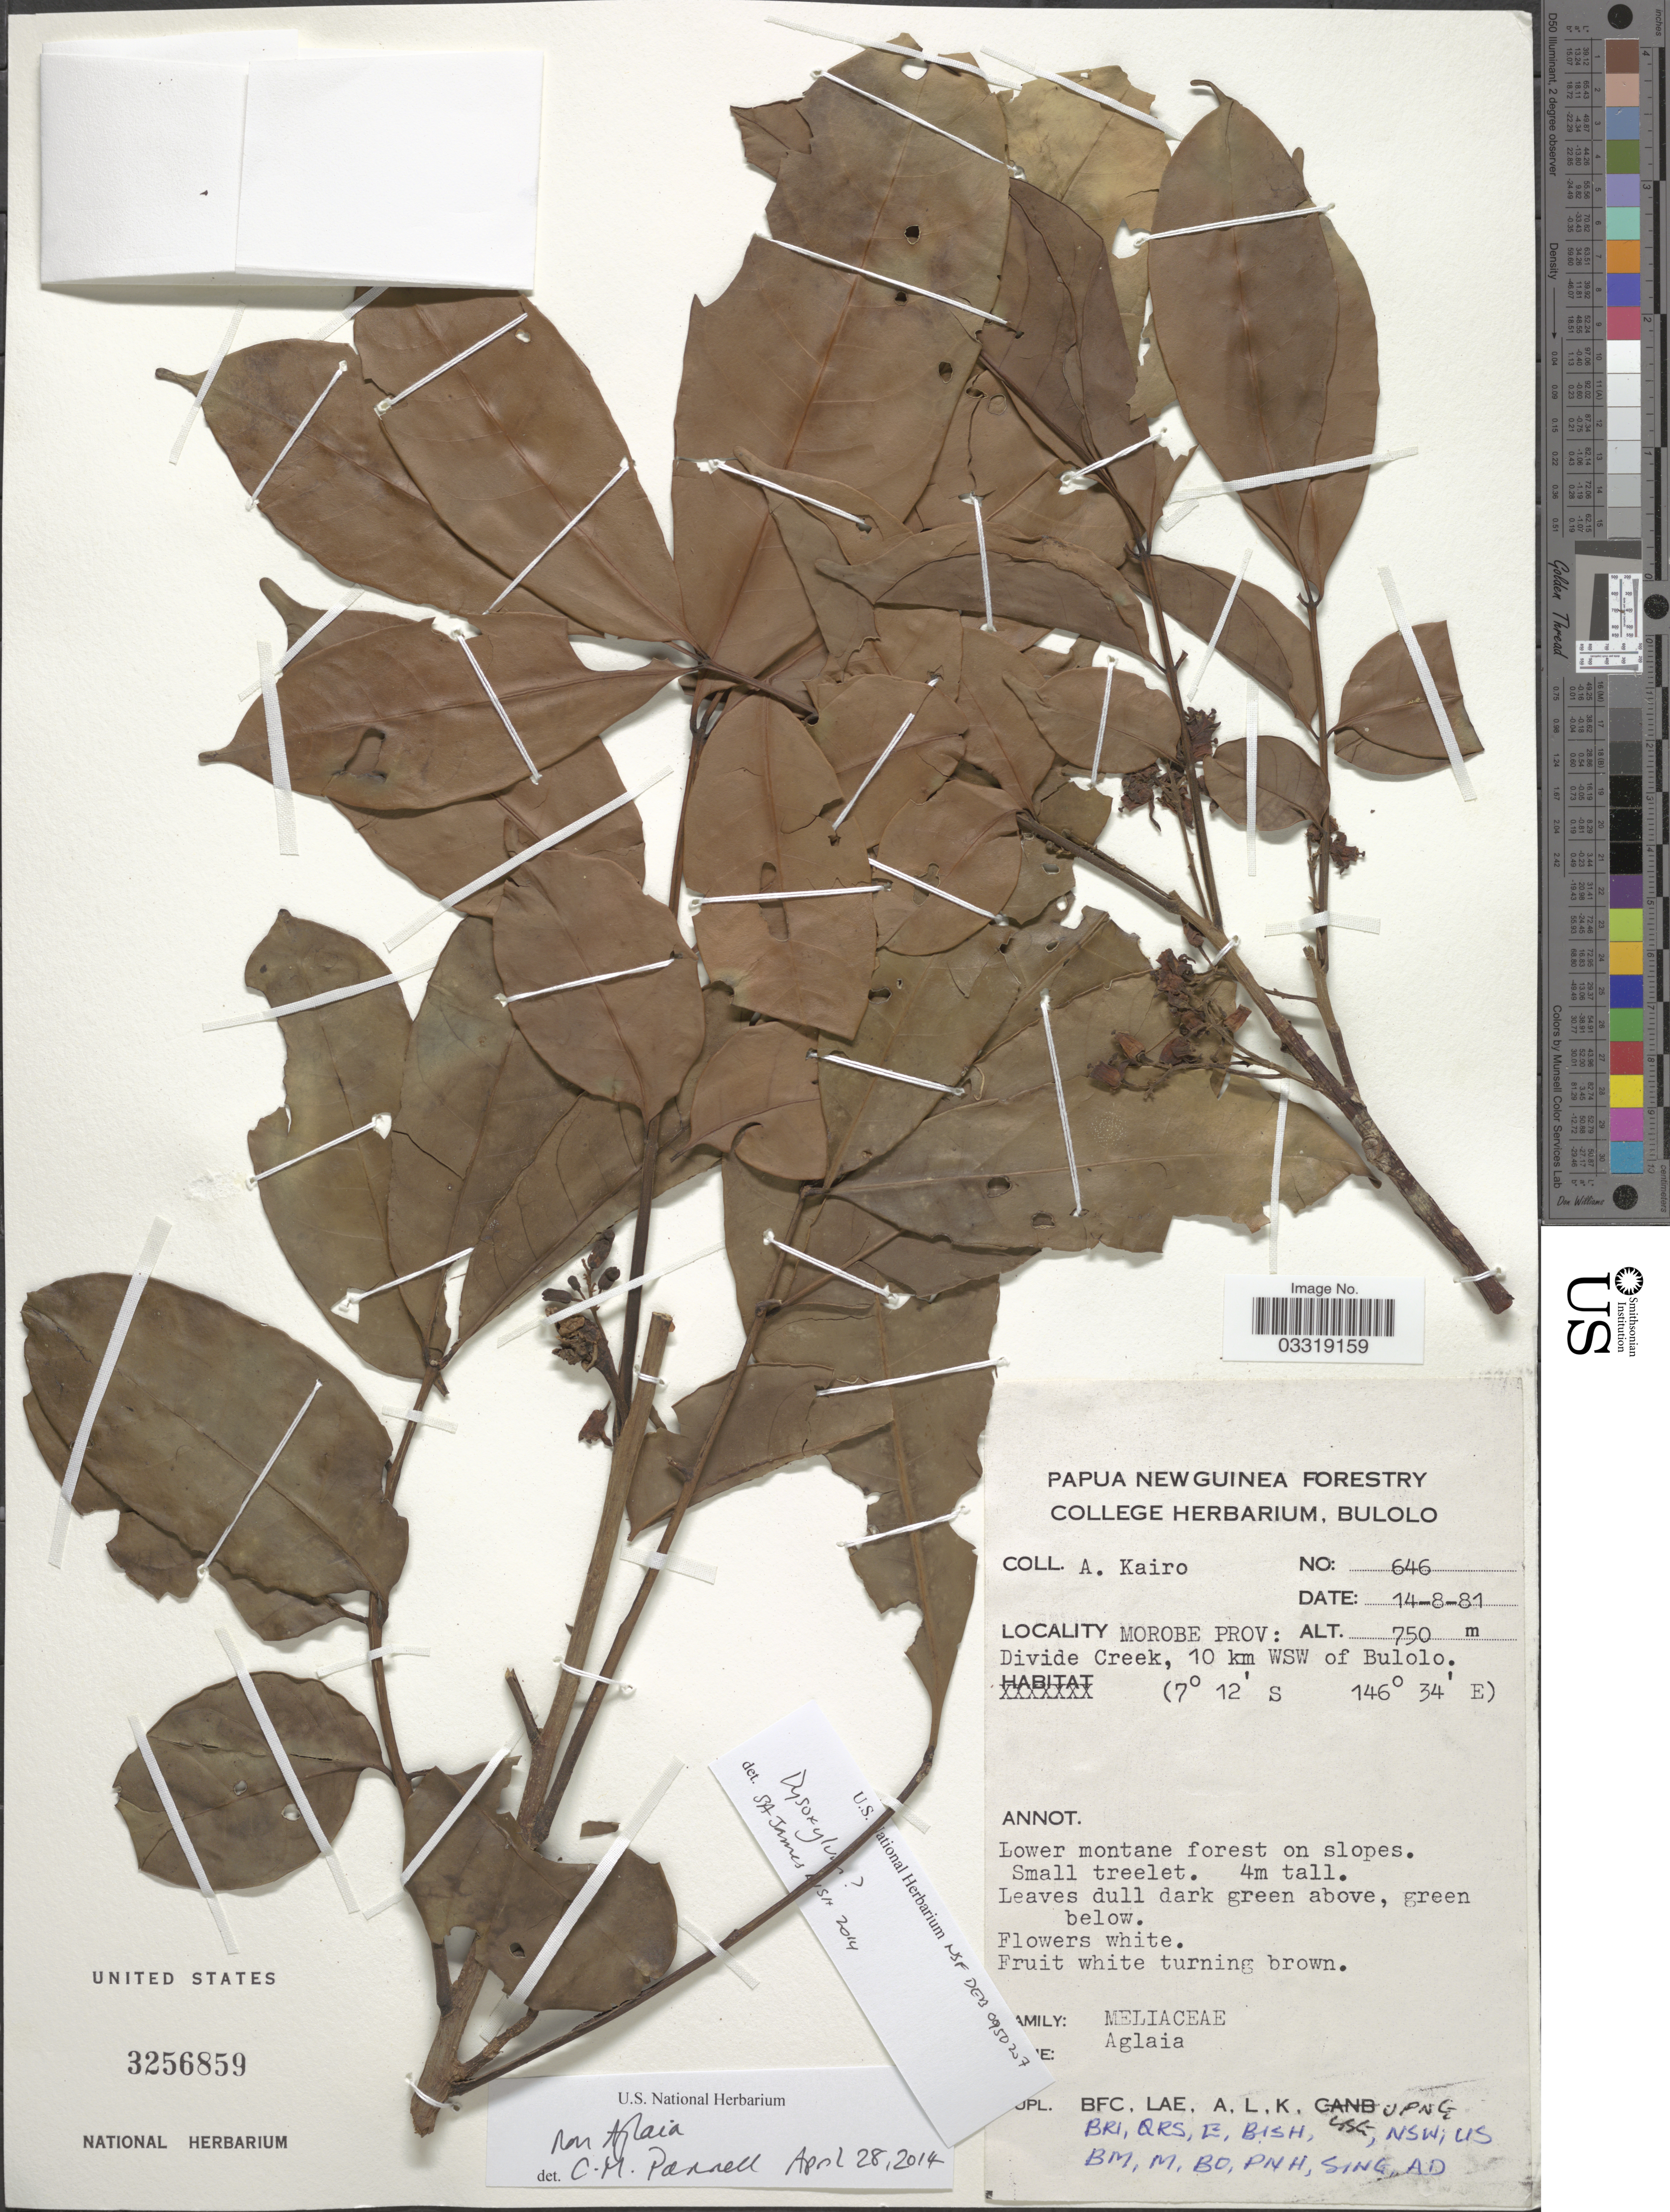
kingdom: Plantae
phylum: Tracheophyta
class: Magnoliopsida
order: Sapindales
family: Meliaceae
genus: Goniocheton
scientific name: Goniocheton arborescens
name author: Blume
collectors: A. Kairo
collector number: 646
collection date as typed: Transcribed d/m/y: 14/8/91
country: Papua New Guinea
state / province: Morobe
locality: Morobe Prov: Divide Creek, 10 km WSW of Bulolo.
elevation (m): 750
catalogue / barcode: US 3256859